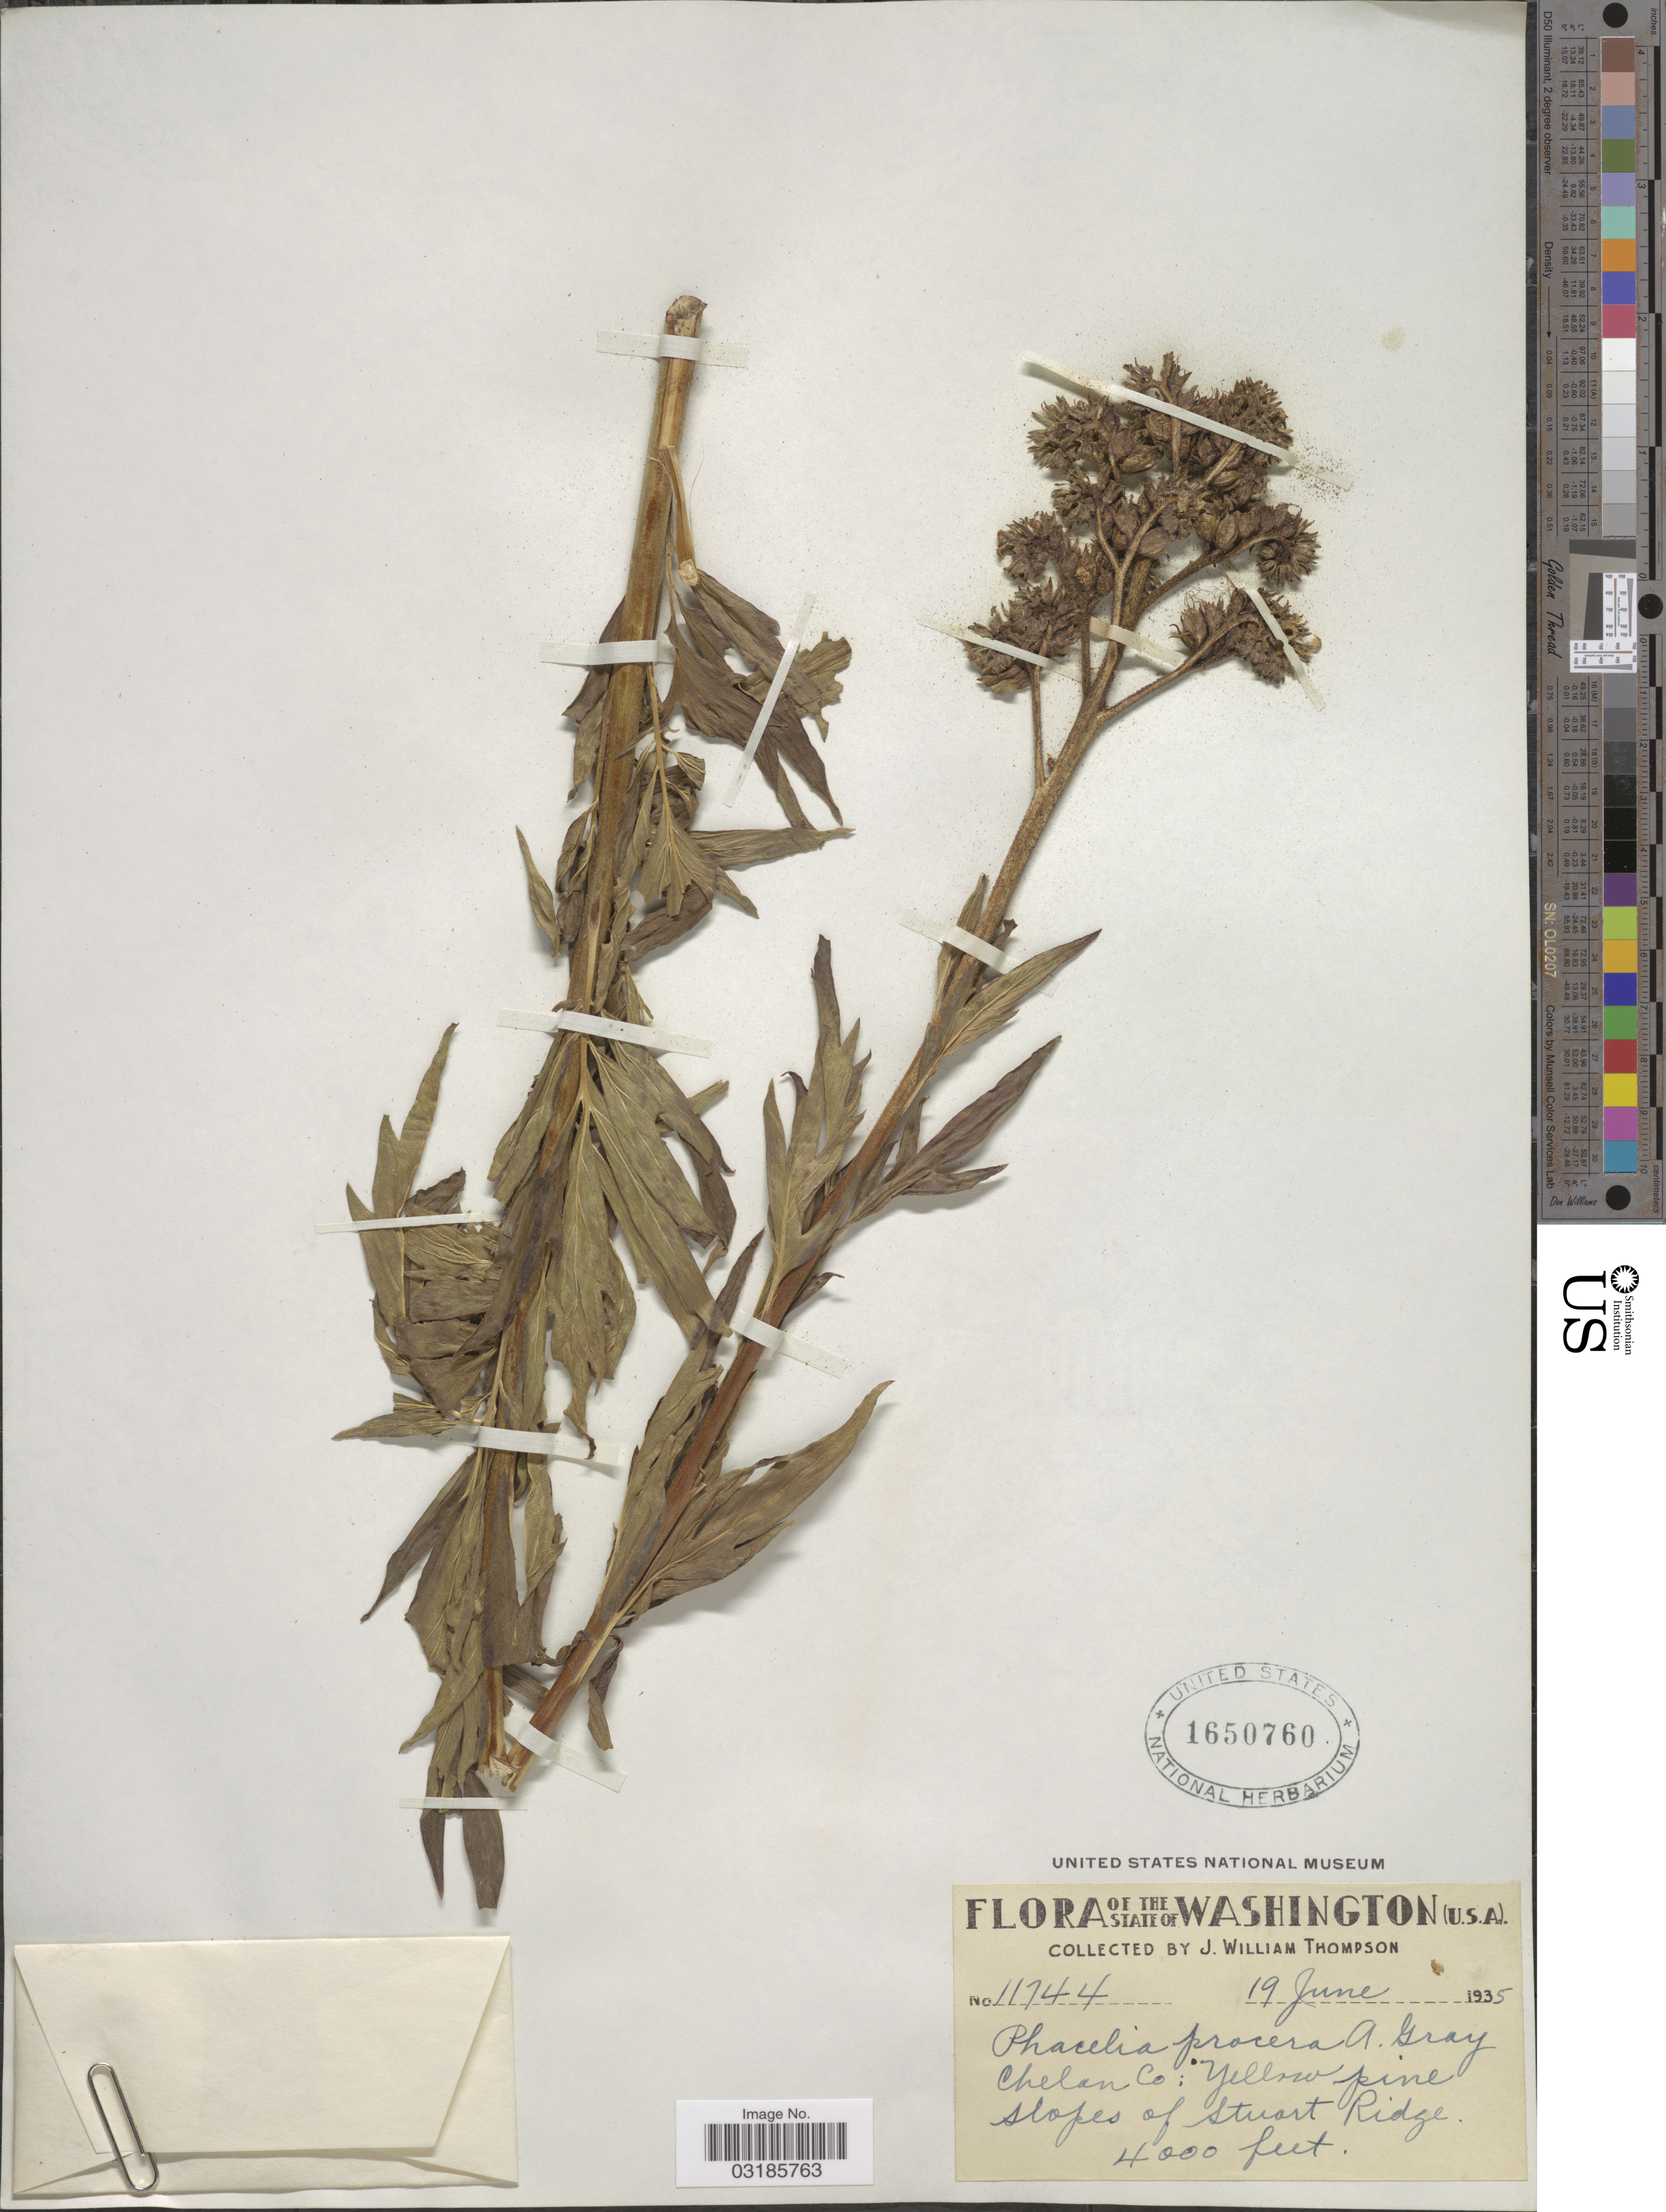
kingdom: Plantae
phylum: Tracheophyta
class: Magnoliopsida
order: Boraginales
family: Hydrophyllaceae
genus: Phacelia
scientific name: Phacelia procera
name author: A. Gray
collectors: J. W. Thompson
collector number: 11744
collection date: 1935-06-19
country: United States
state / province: Washington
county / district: Chelan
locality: Chelan Co: Yellow Pine slopes of Stuart Ridge.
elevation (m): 1219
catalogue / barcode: US 1650760